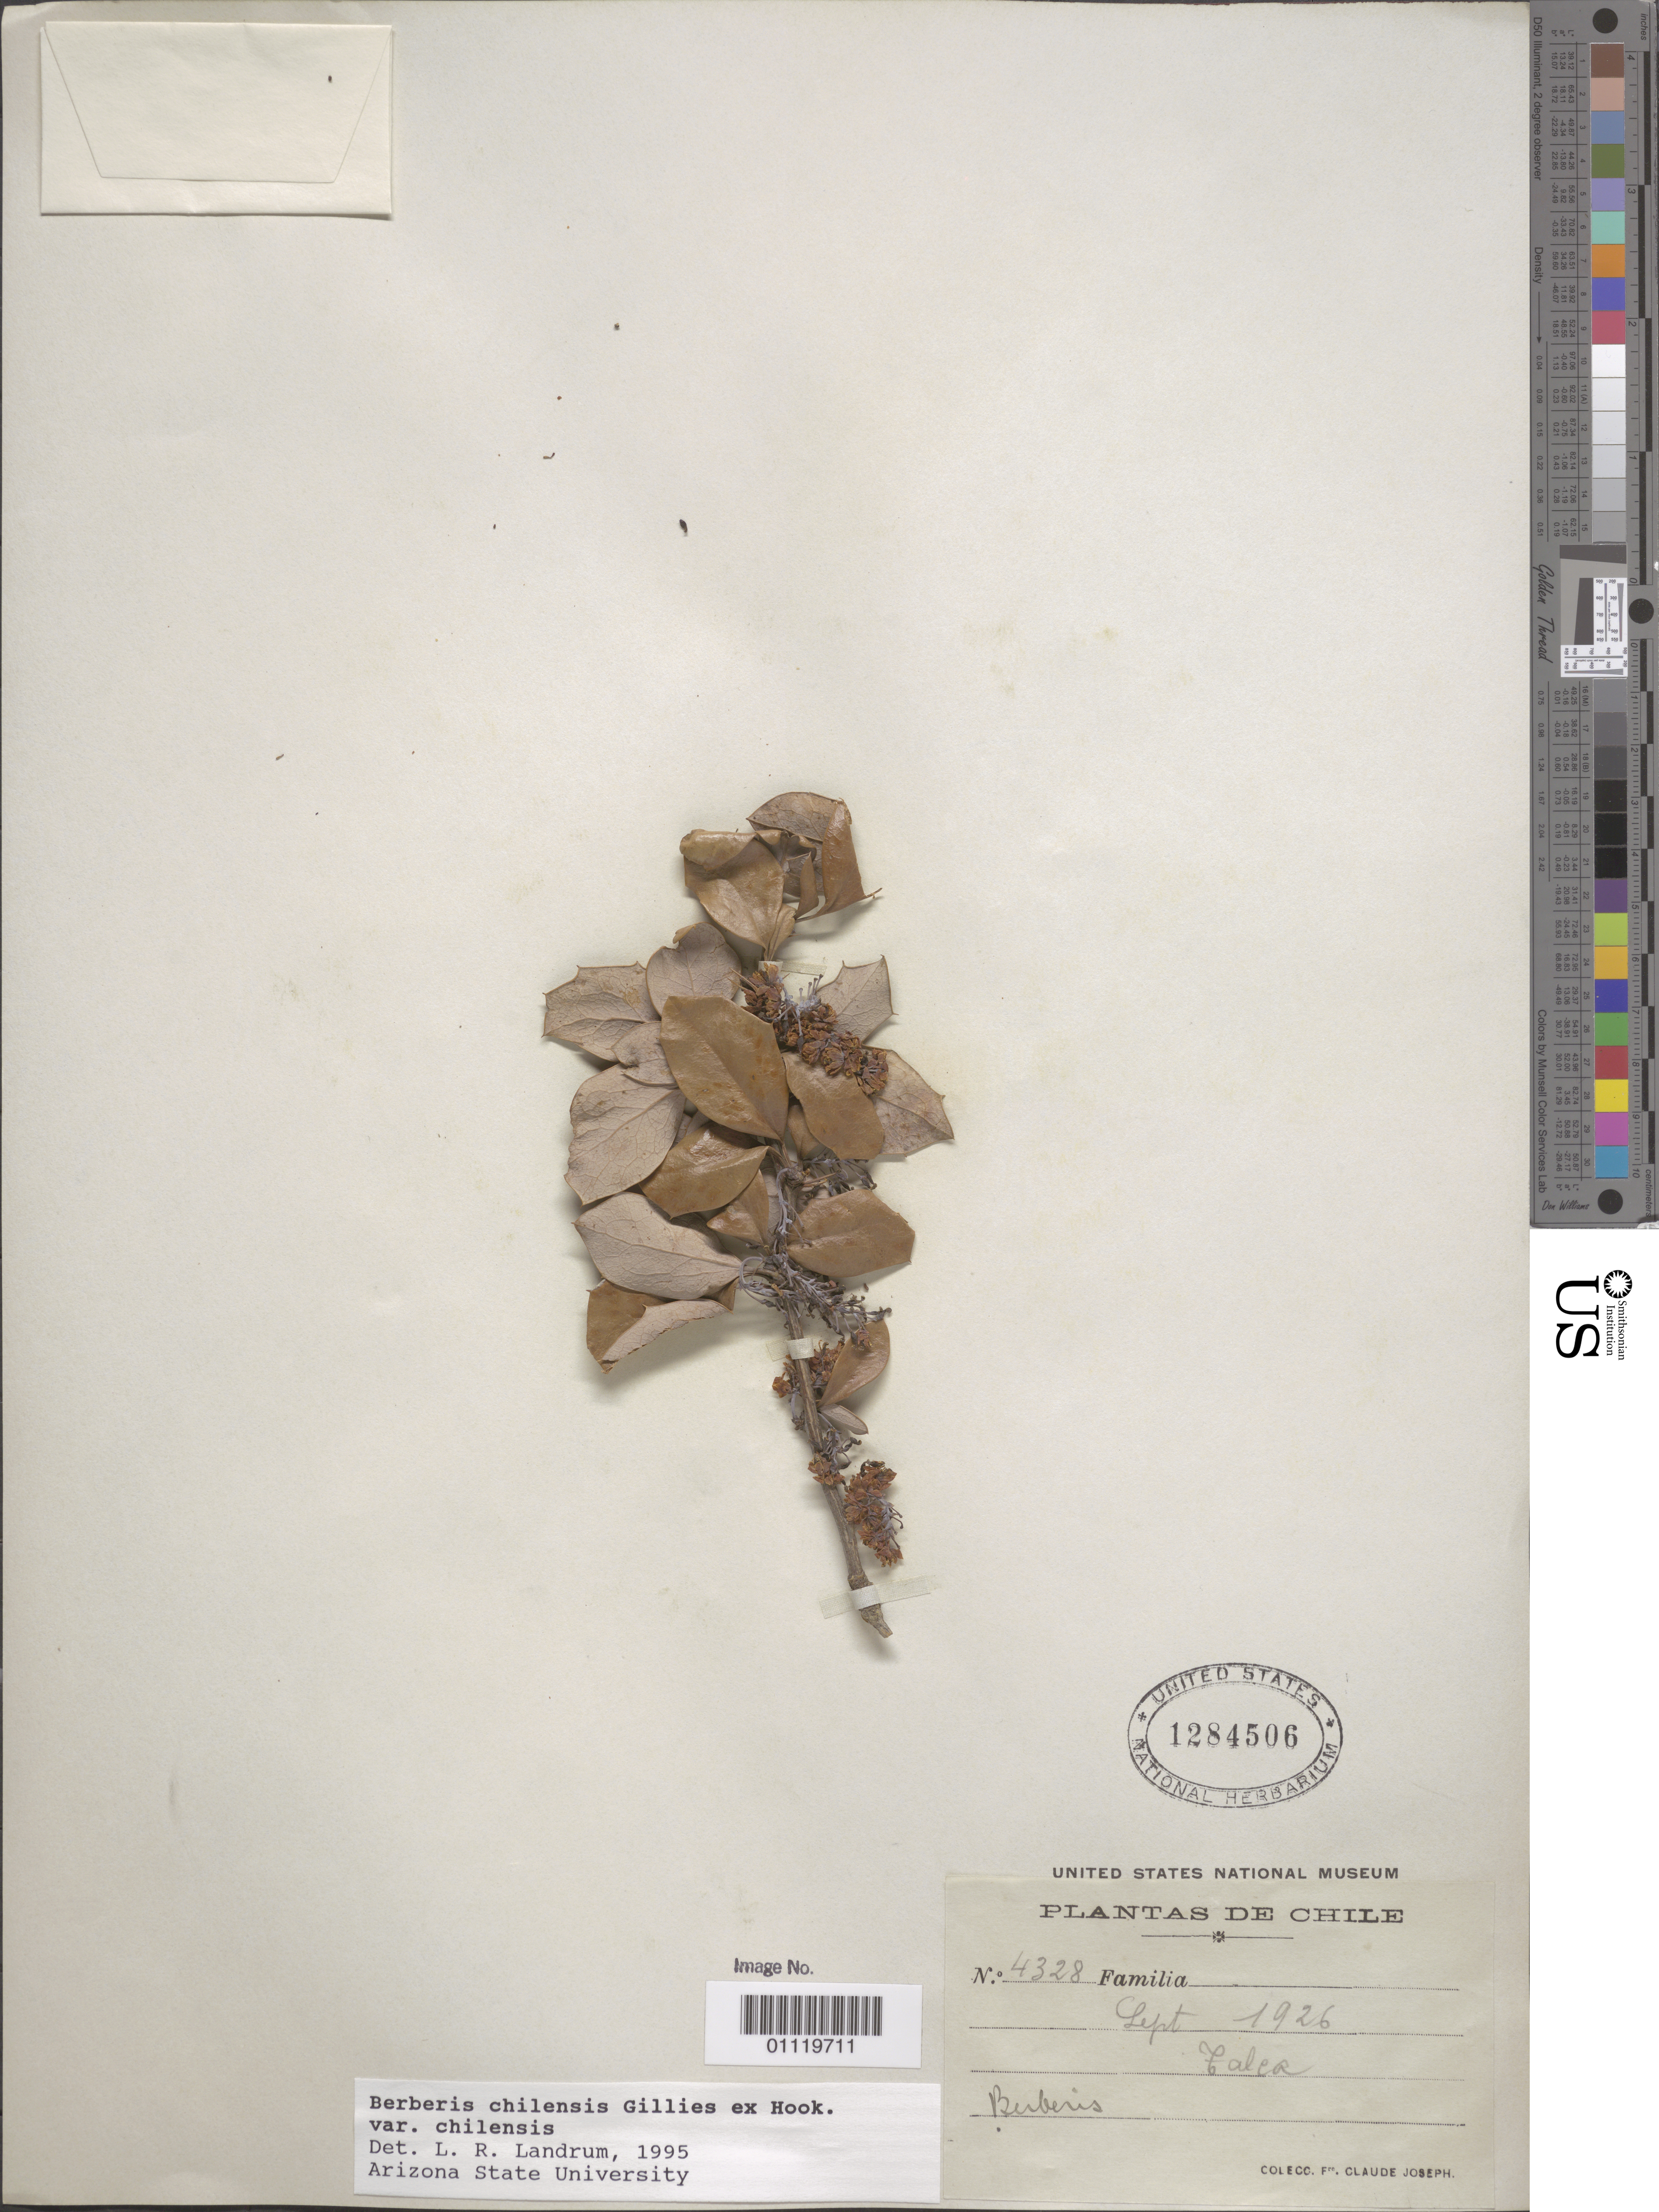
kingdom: Plantae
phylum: Tracheophyta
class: Magnoliopsida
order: Ranunculales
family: Berberidaceae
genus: Berberis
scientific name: Berberis chilensis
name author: J.M. Gillet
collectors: C. Joseph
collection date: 1926-09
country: Chile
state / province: Maule (VII)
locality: Talca (province/city)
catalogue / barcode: US 1284506